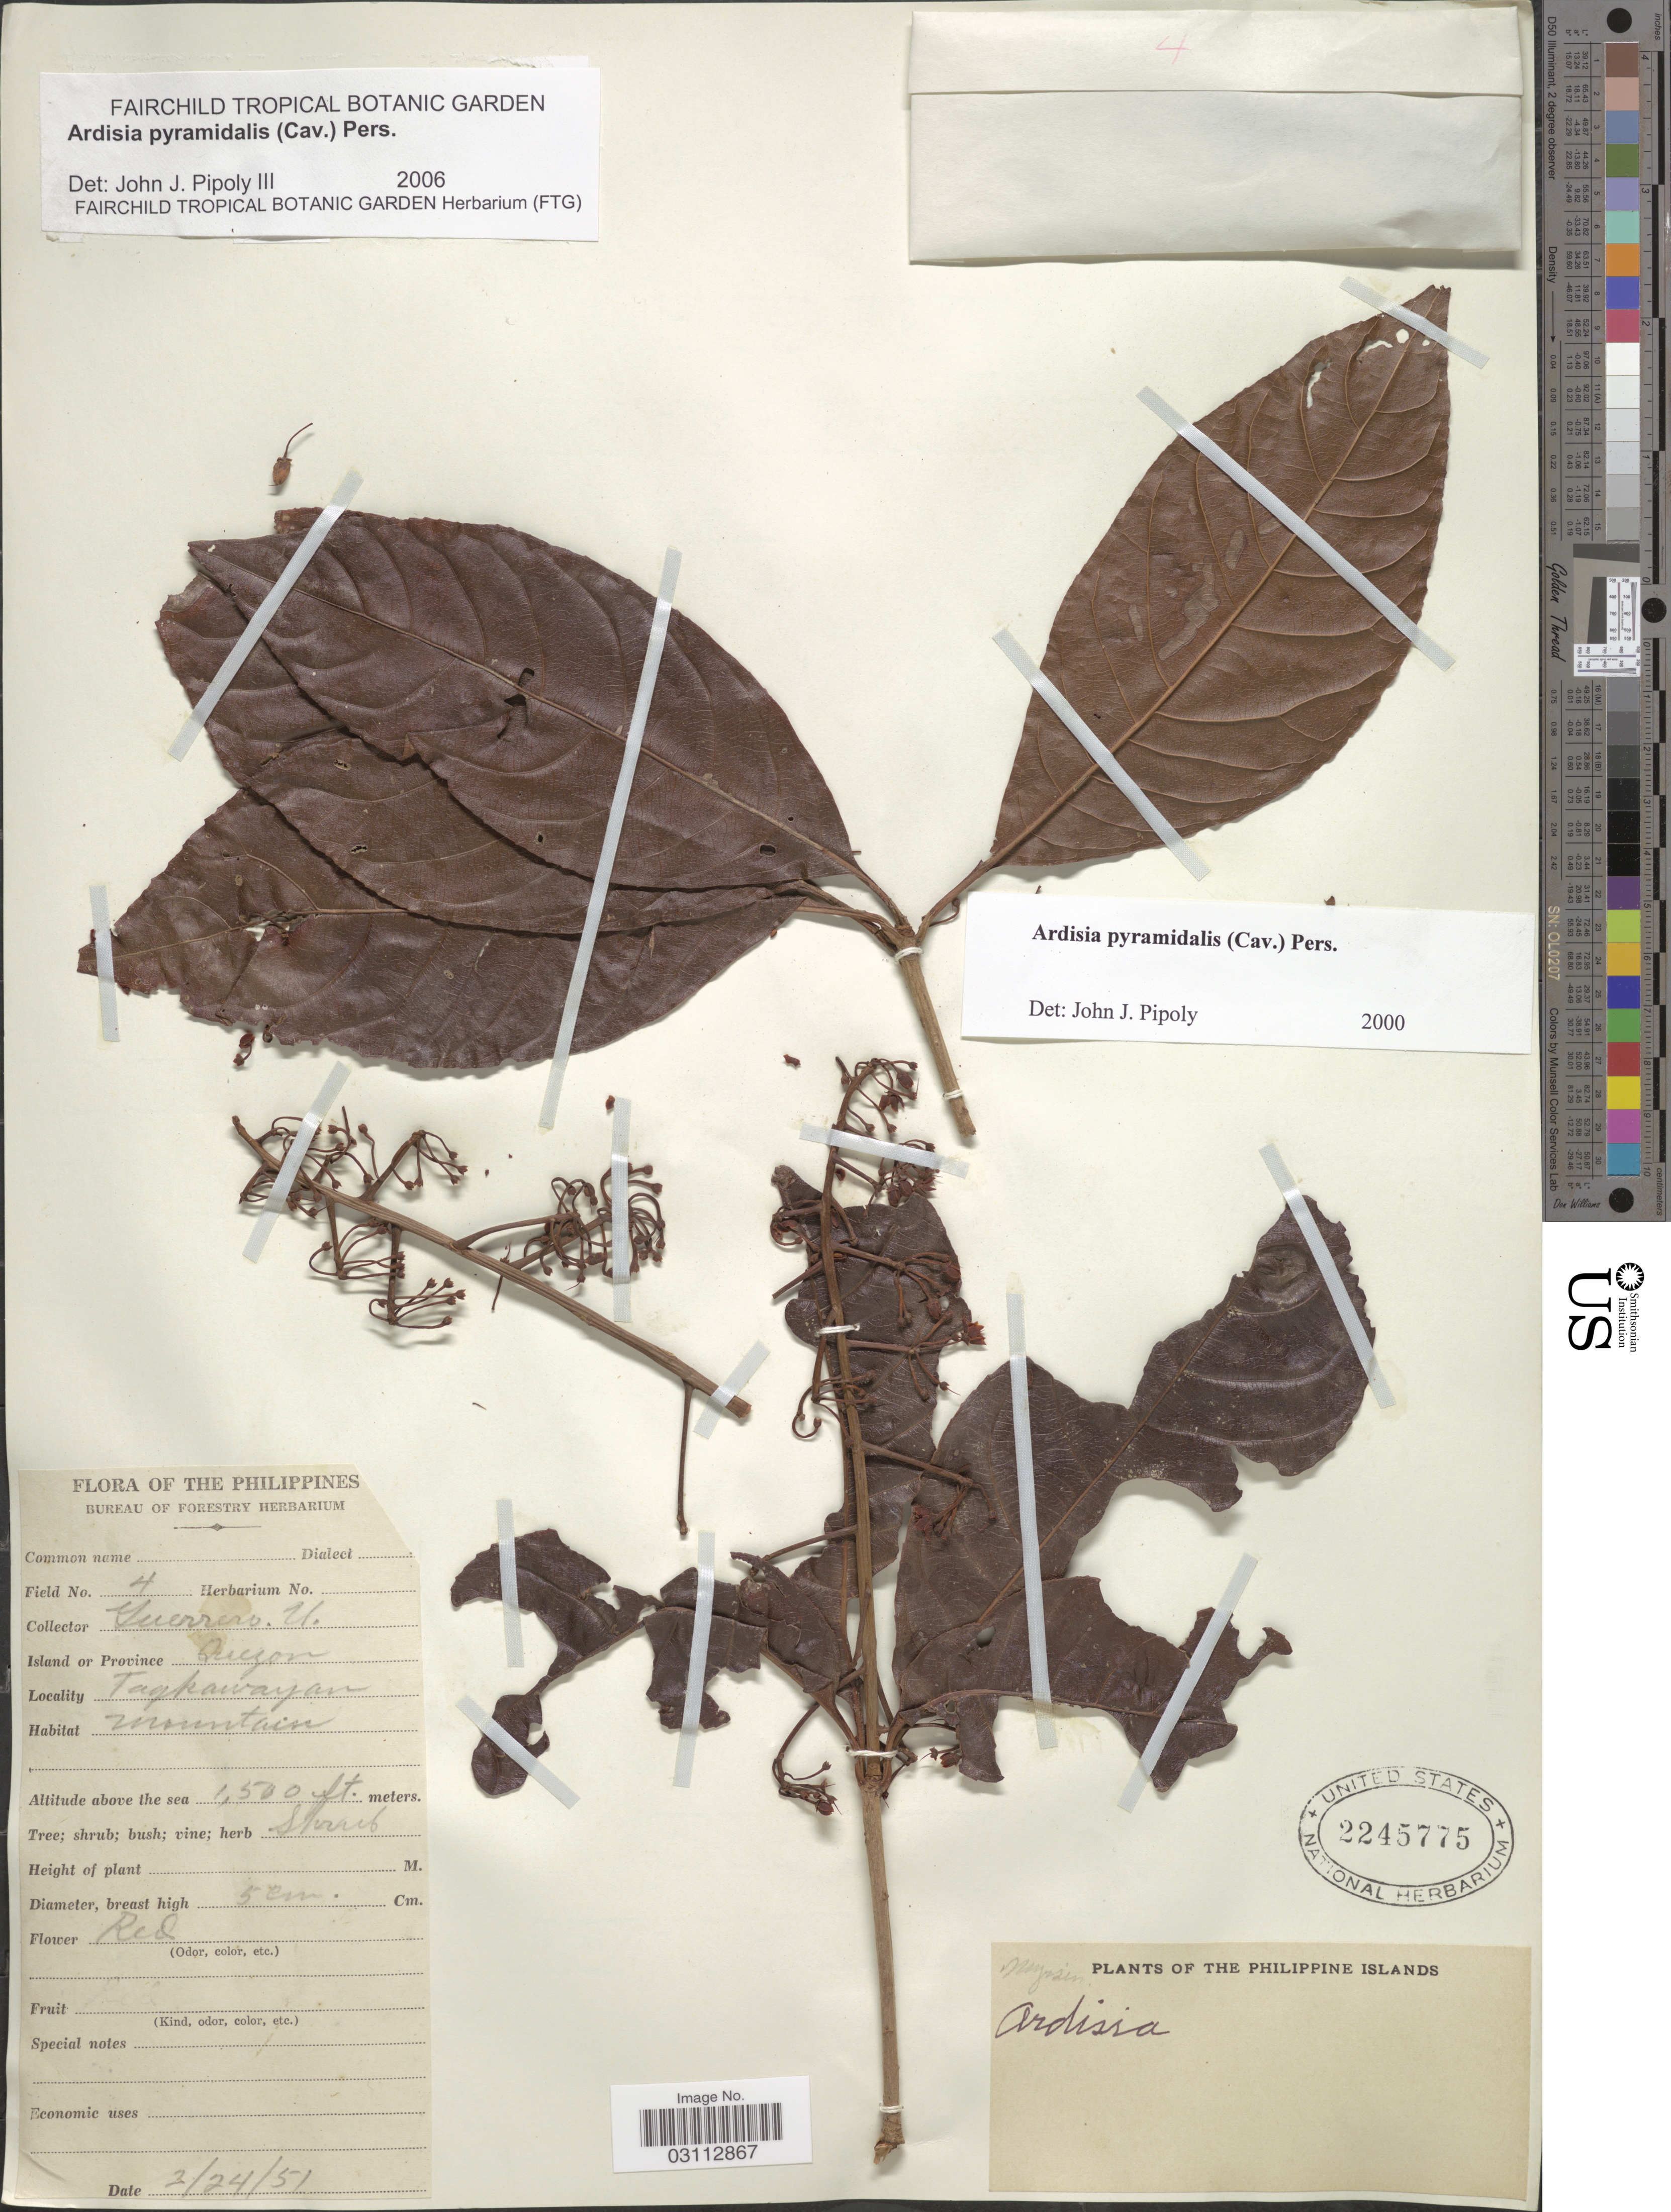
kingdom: Plantae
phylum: Tracheophyta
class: Magnoliopsida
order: Ericales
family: Primulaceae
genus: Ardisia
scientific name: Ardisia pyramidalis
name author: (Cav.) Pers.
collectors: U. Guerrero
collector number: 4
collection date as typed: Transcribed d/m/y: 24/2/51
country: Philippines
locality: Island or Province Quezon. Tagkawayan.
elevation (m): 457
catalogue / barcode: US 2245775